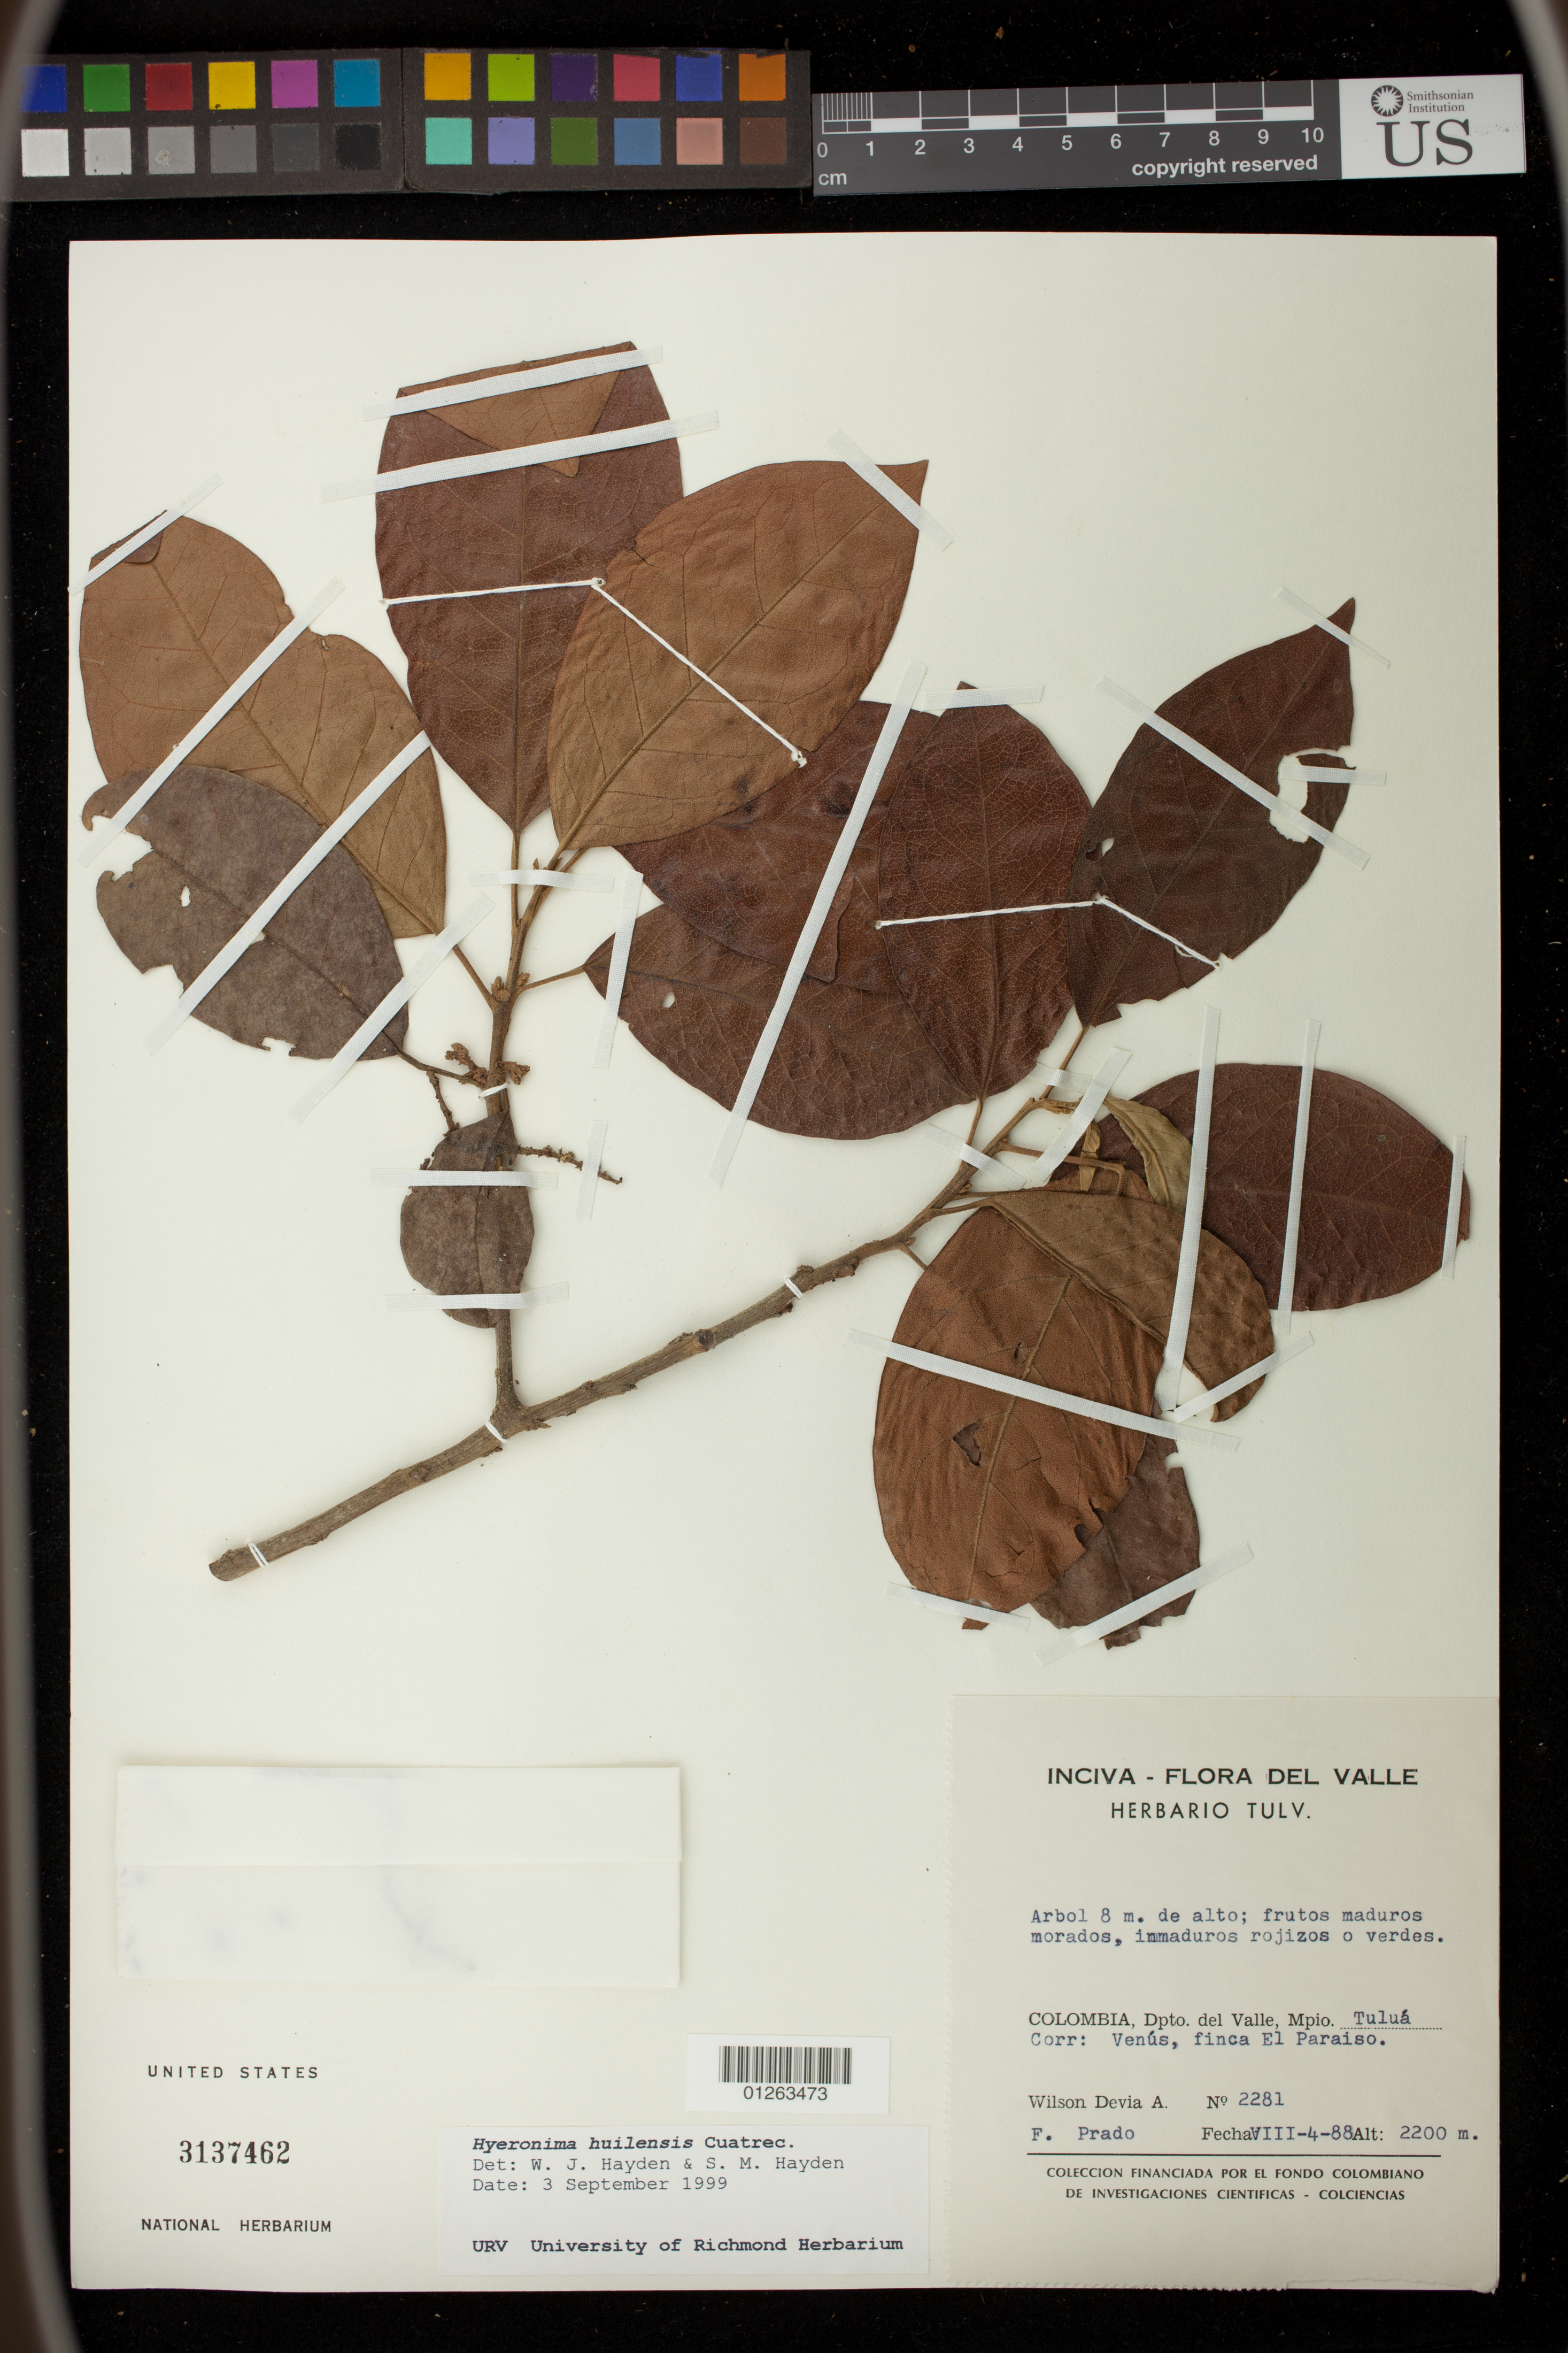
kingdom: Plantae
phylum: Tracheophyta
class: Magnoliopsida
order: Malpighiales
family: Phyllanthaceae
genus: Hieronyma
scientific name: Hieronyma huilensis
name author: Cuatrec.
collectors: D. A. Wilson & F. Prado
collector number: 2281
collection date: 1988-08-04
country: Colombia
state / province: Valle del Cauca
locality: Tulua, Corr: Venus, finca El Paraiso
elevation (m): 2200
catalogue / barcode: US 3137462